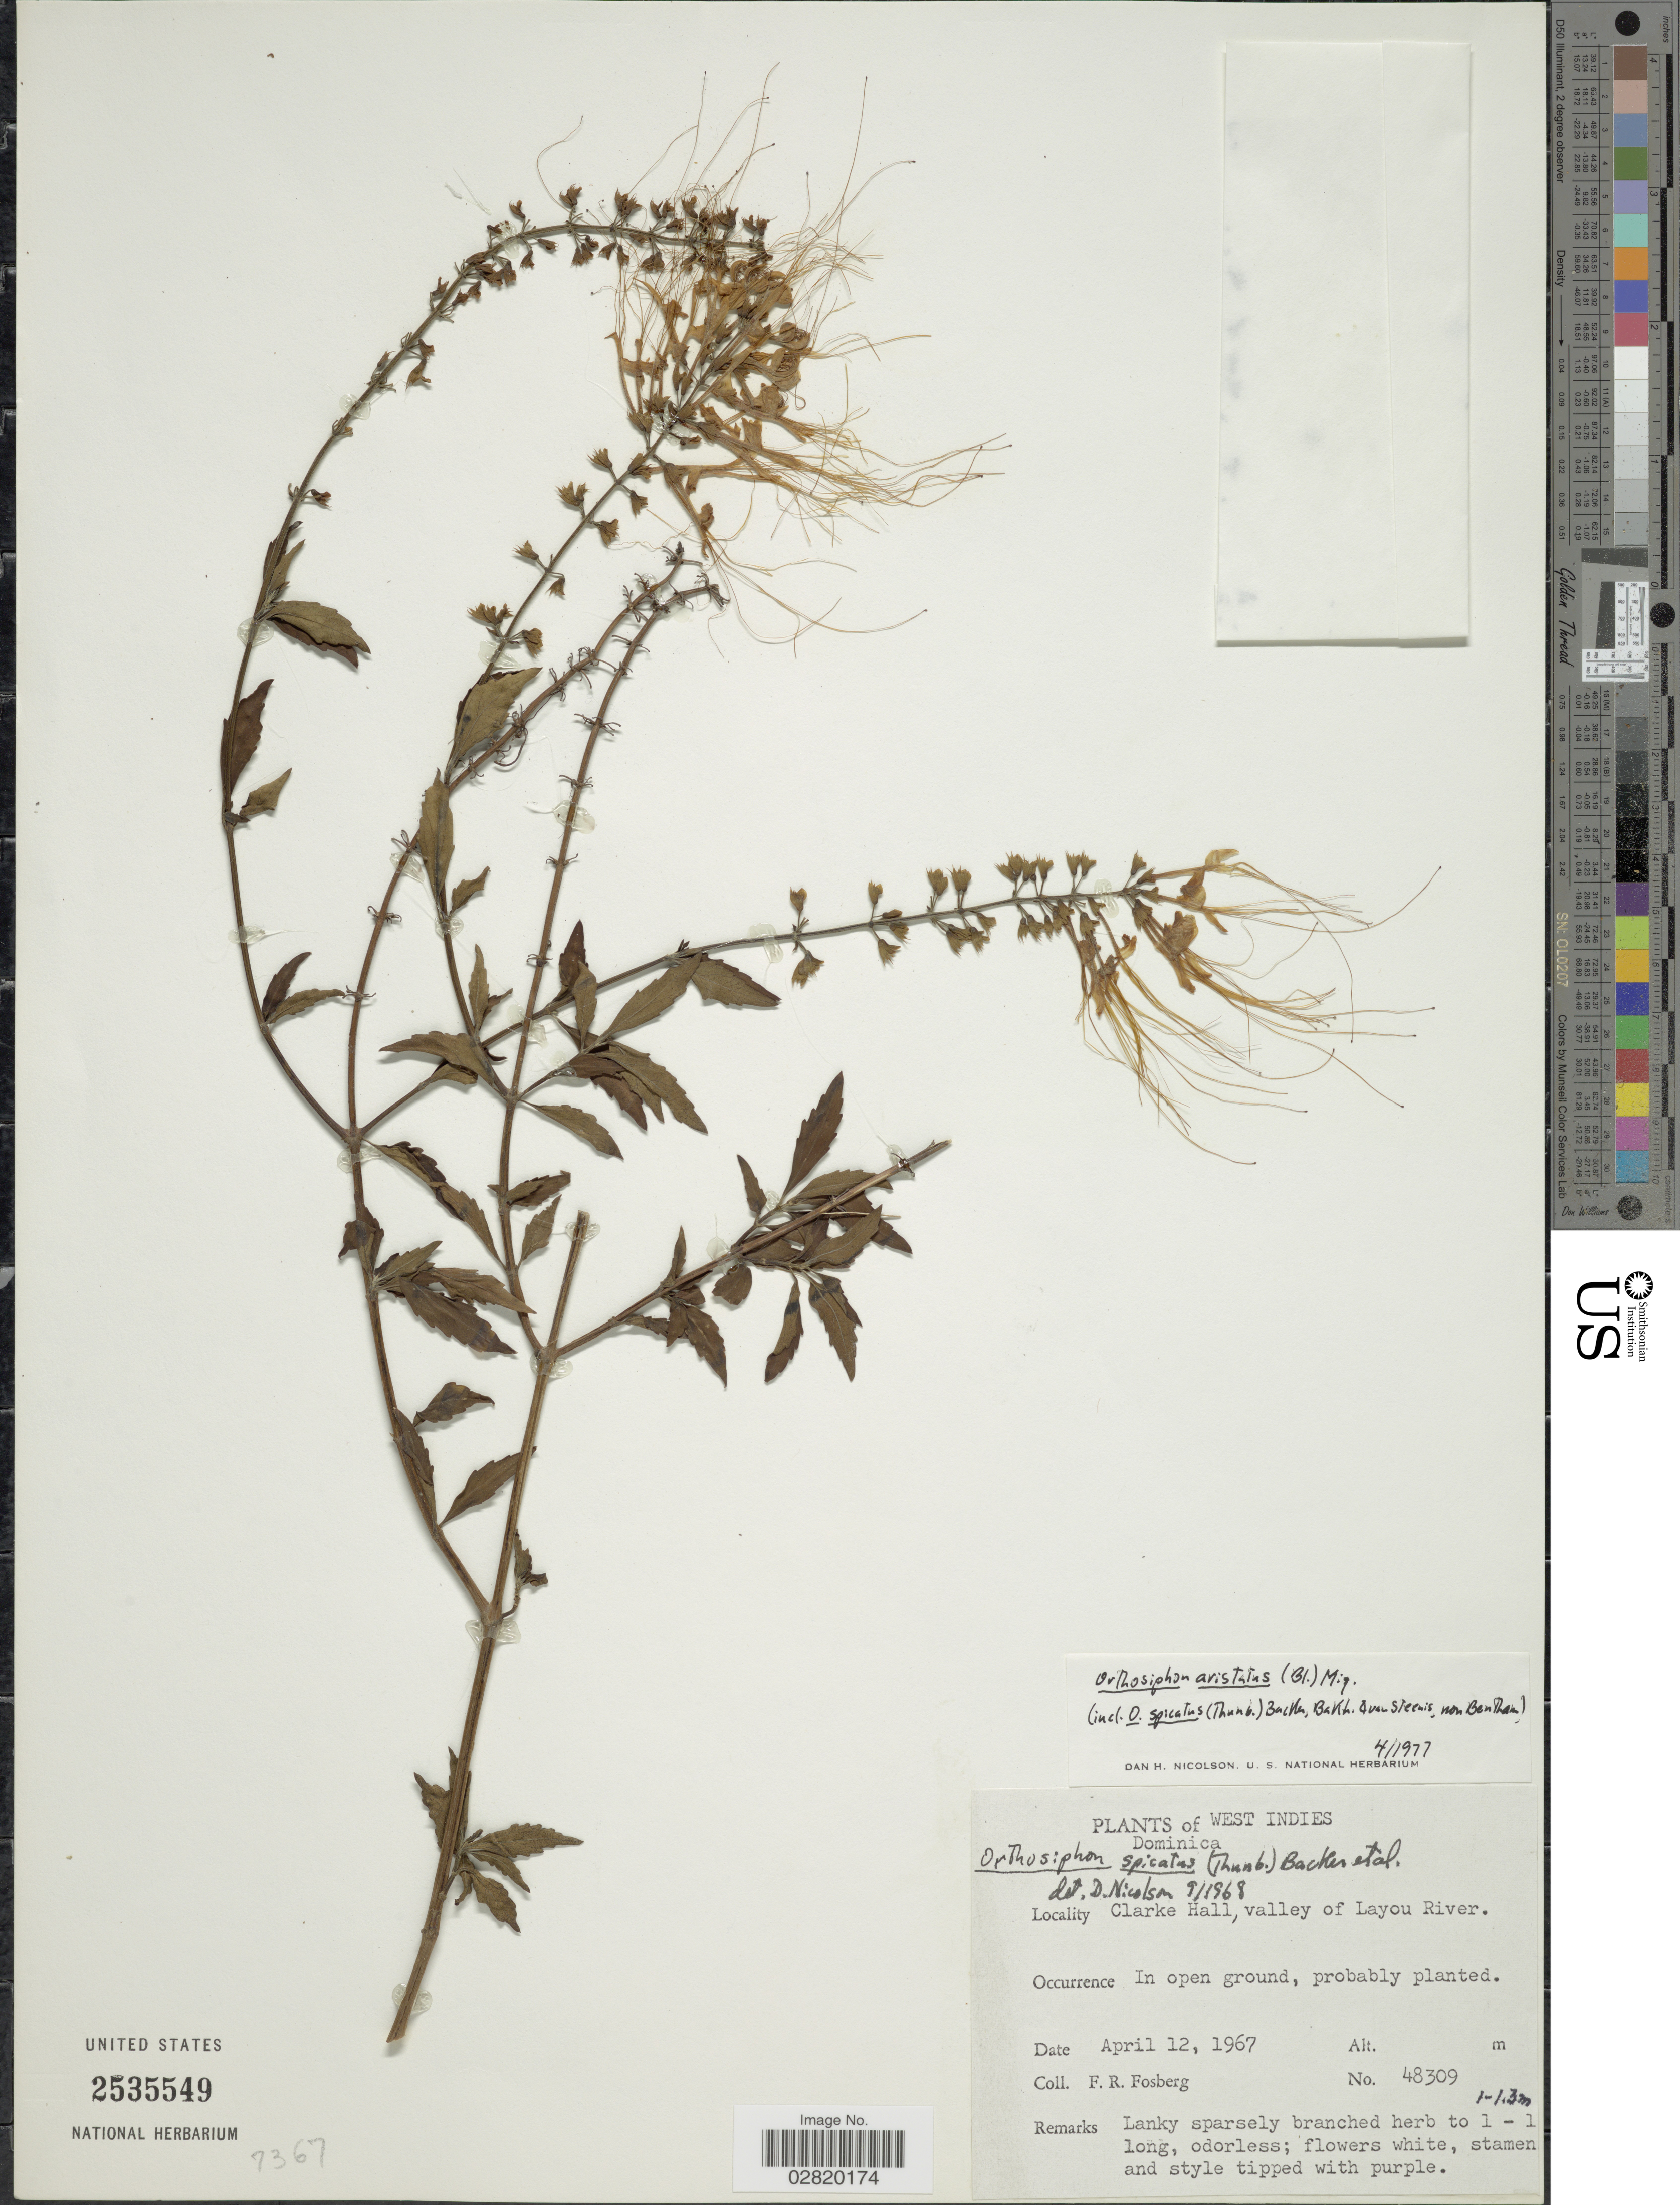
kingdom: Plantae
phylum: Tracheophyta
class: Magnoliopsida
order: Lamiales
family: Lamiaceae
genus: Orthosiphon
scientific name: Orthosiphon aristatus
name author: (Blume) Miq.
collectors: F. R. Fosberg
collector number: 48309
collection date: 1967-04-12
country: Dominica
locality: Clarke Hall, valley of Layou River.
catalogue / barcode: US 2535549